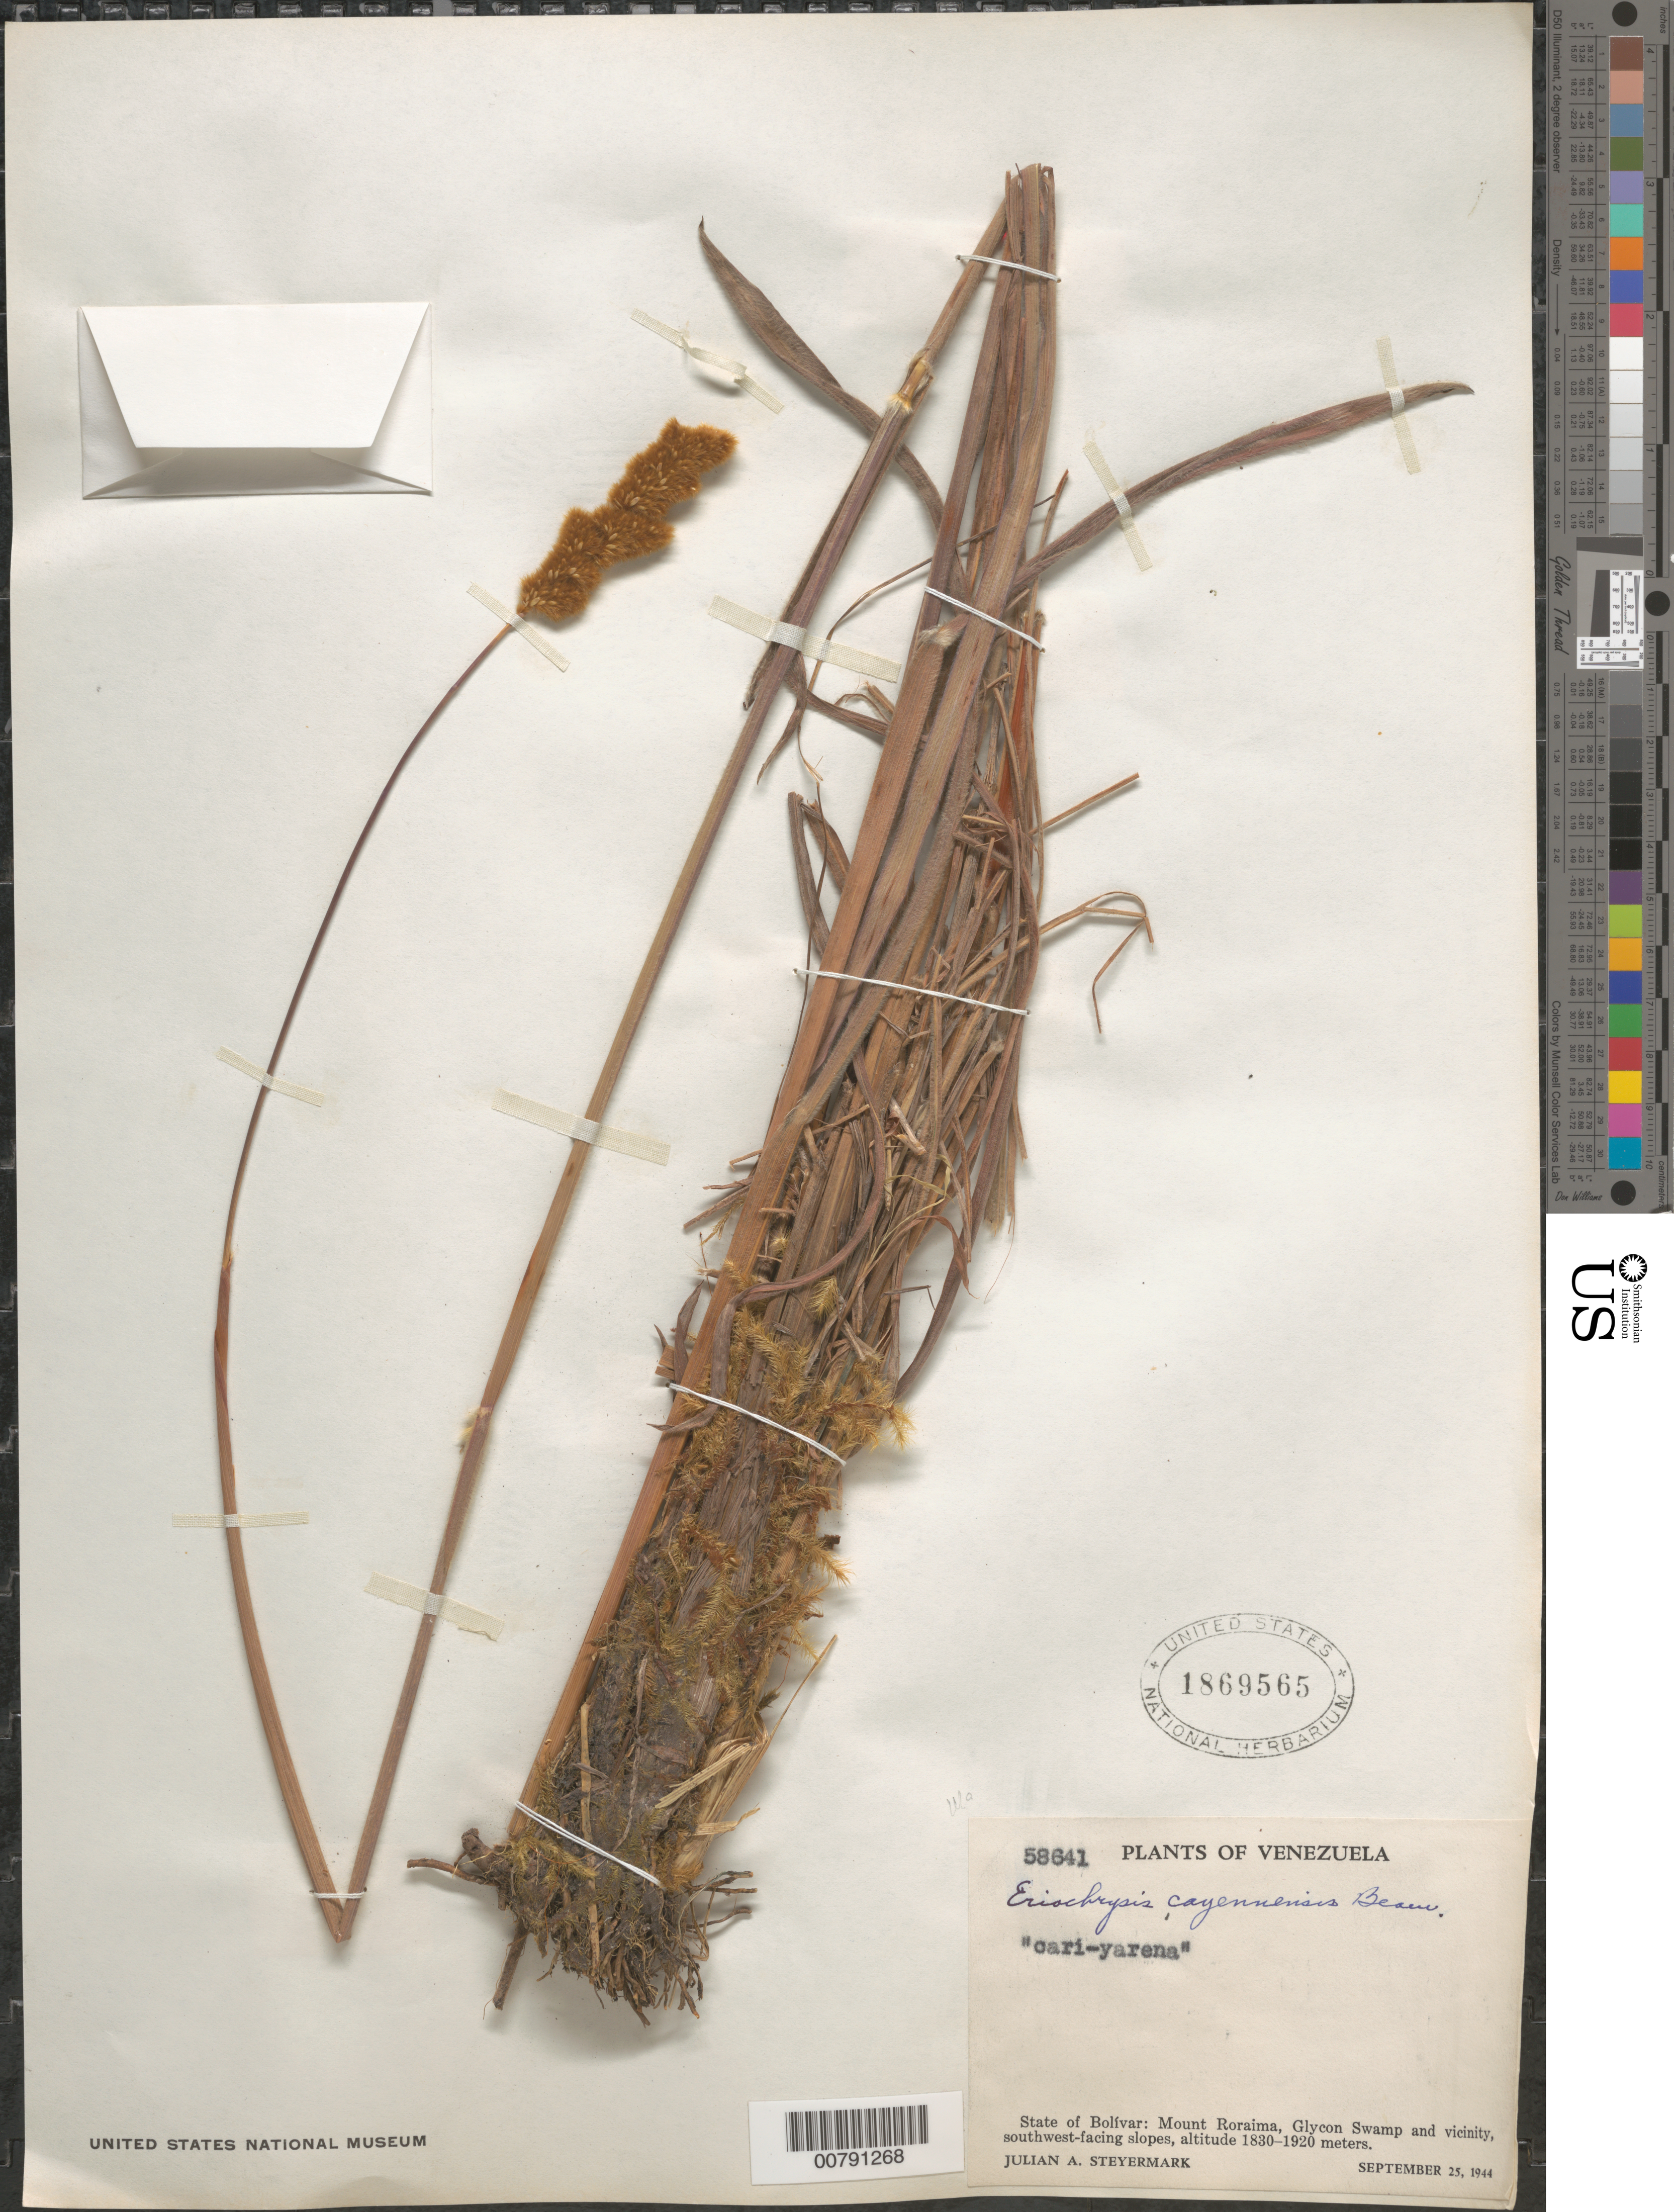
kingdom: Plantae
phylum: Tracheophyta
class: Liliopsida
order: Poales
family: Poaceae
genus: Eriochrysis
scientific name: Eriochrysis cayennensis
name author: P. Beauv.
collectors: J. Steyermark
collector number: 58641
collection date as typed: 25-Sep-44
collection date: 1944-09-25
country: Venezuela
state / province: Bolívar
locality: Mt. Roraima, Glycon swamp and vic.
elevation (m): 1830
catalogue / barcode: US 1869565